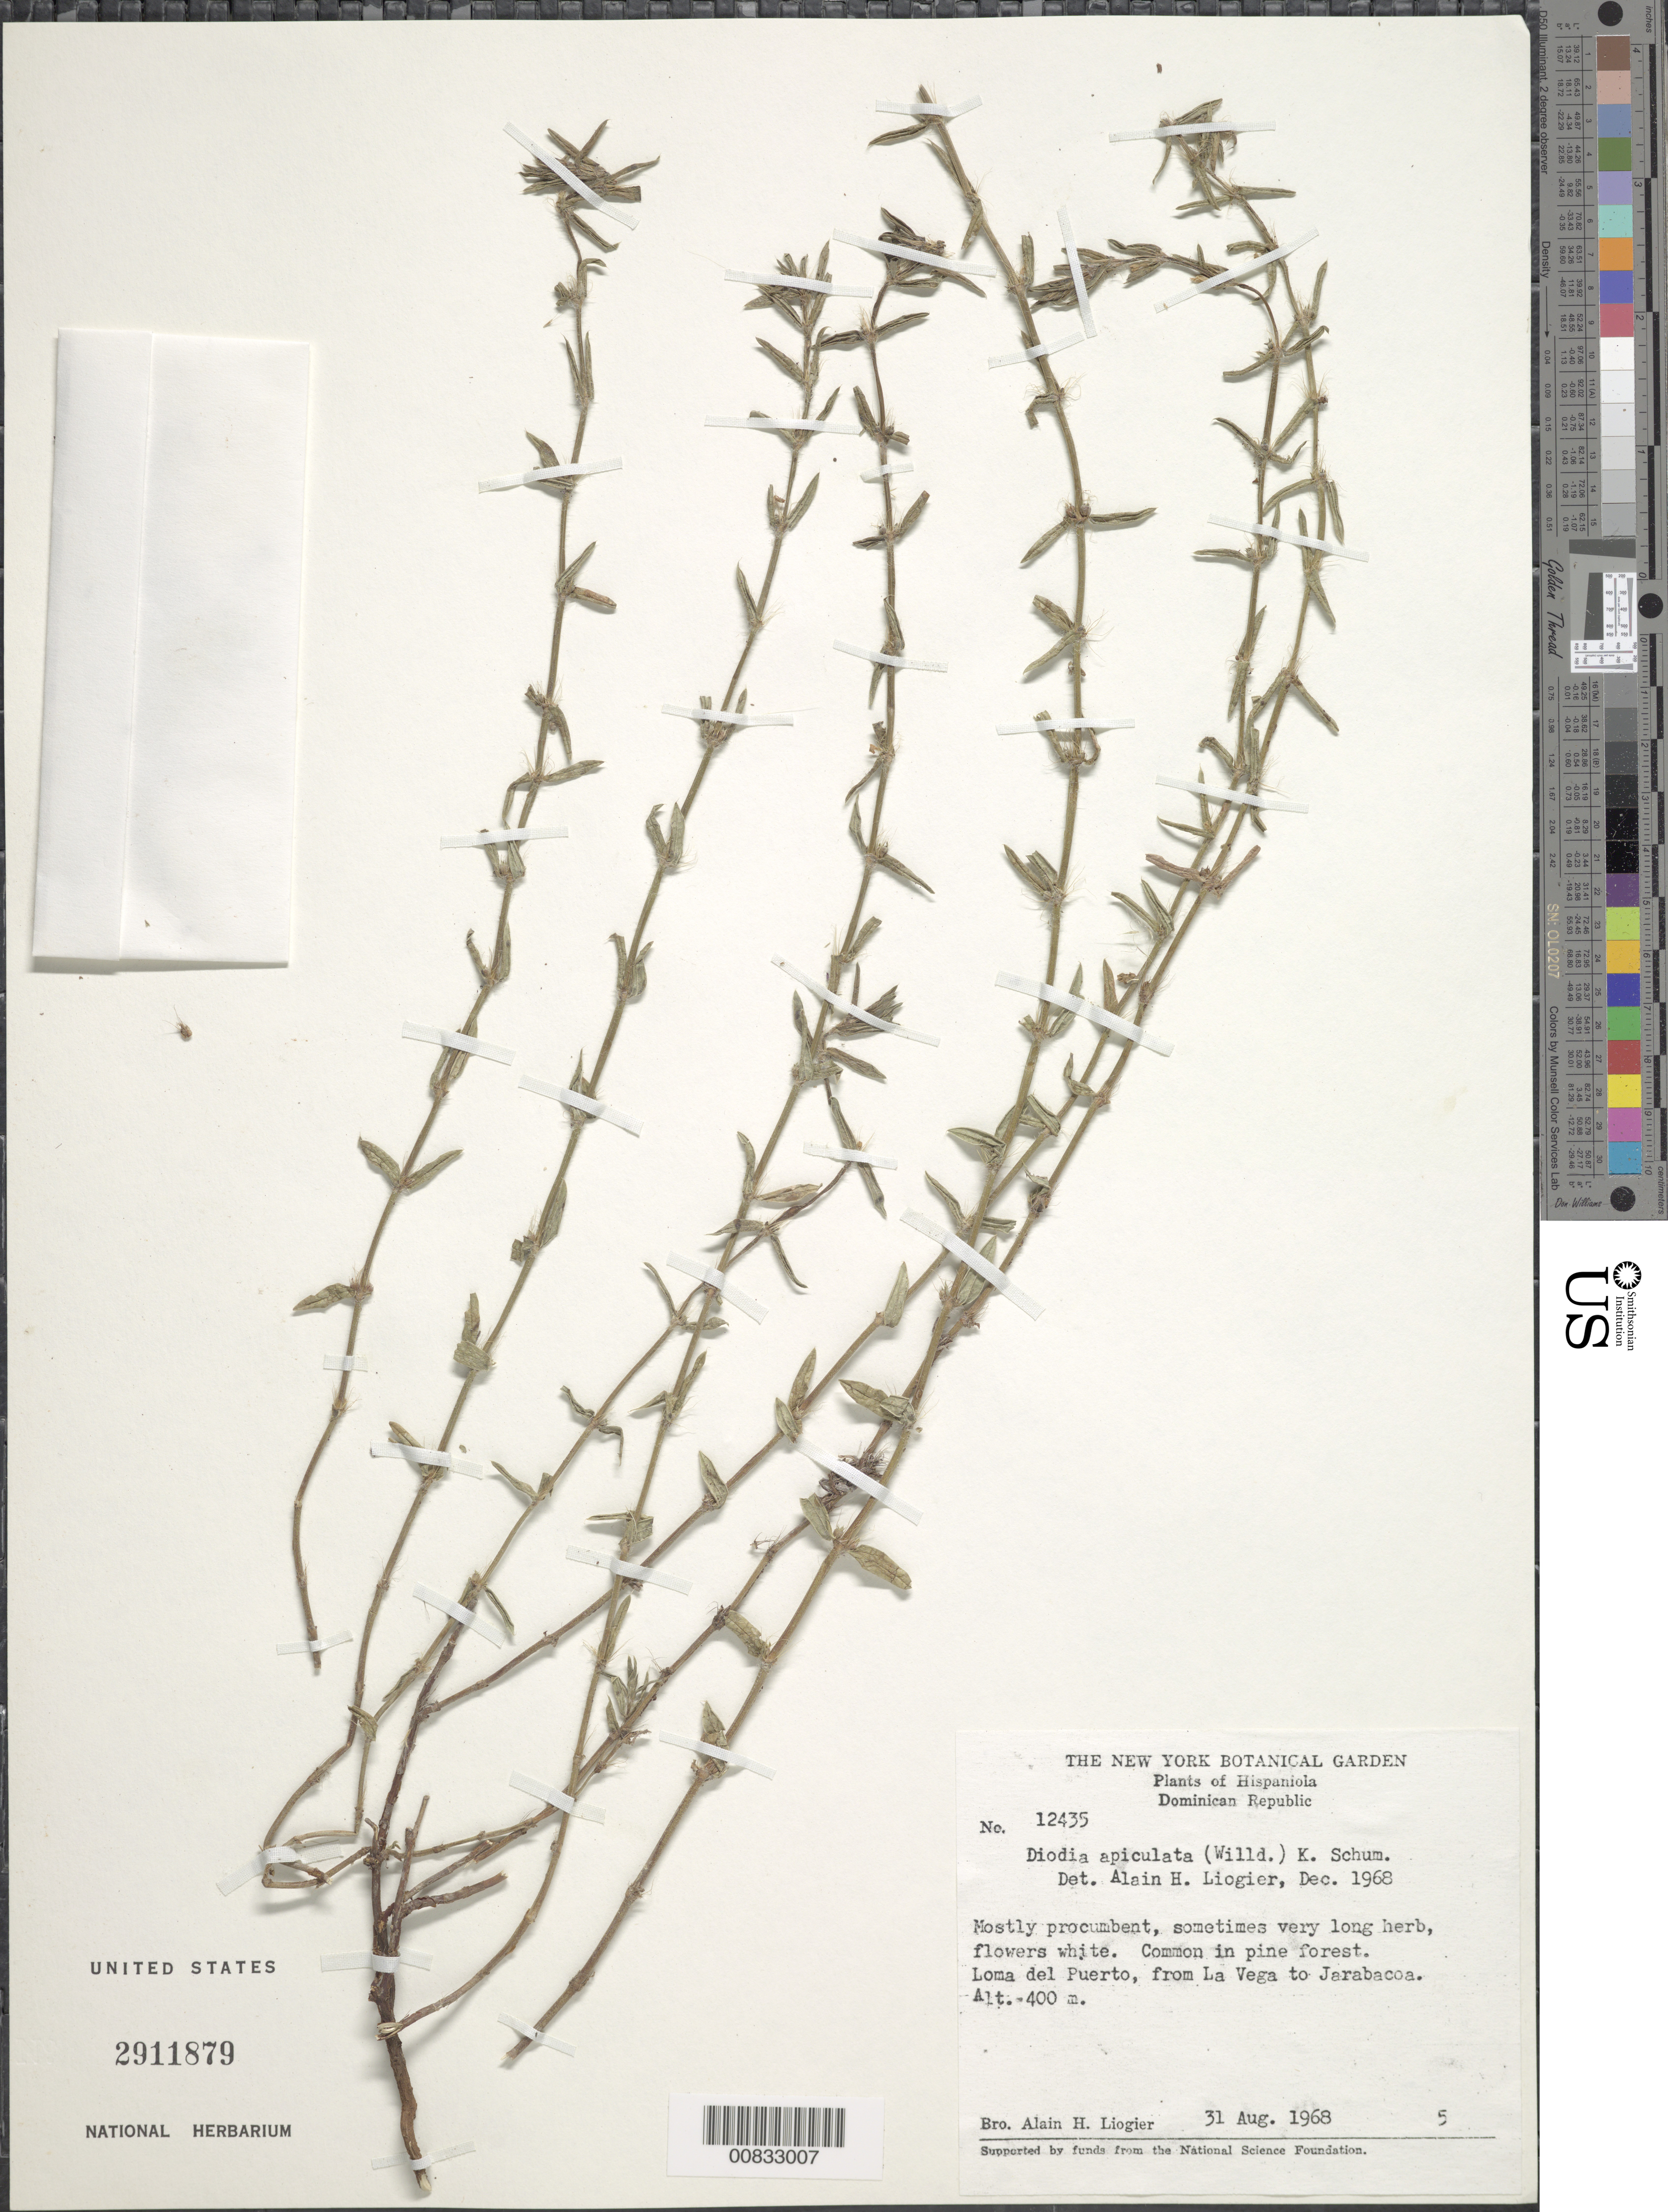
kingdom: Plantae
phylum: Tracheophyta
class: Magnoliopsida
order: Gentianales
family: Rubiaceae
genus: Diodella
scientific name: Diodella apiculata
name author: (Willd. ex Roem. & Schult.) Delprete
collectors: A. H. Liogier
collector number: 12435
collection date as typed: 31 Aug 1968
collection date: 1968-08-31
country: Dominican Republic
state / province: La Vega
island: Hispaniola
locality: Loma del Puerto, from La Vega to Jarabacoa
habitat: Pine forest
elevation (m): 400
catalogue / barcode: US 2911879